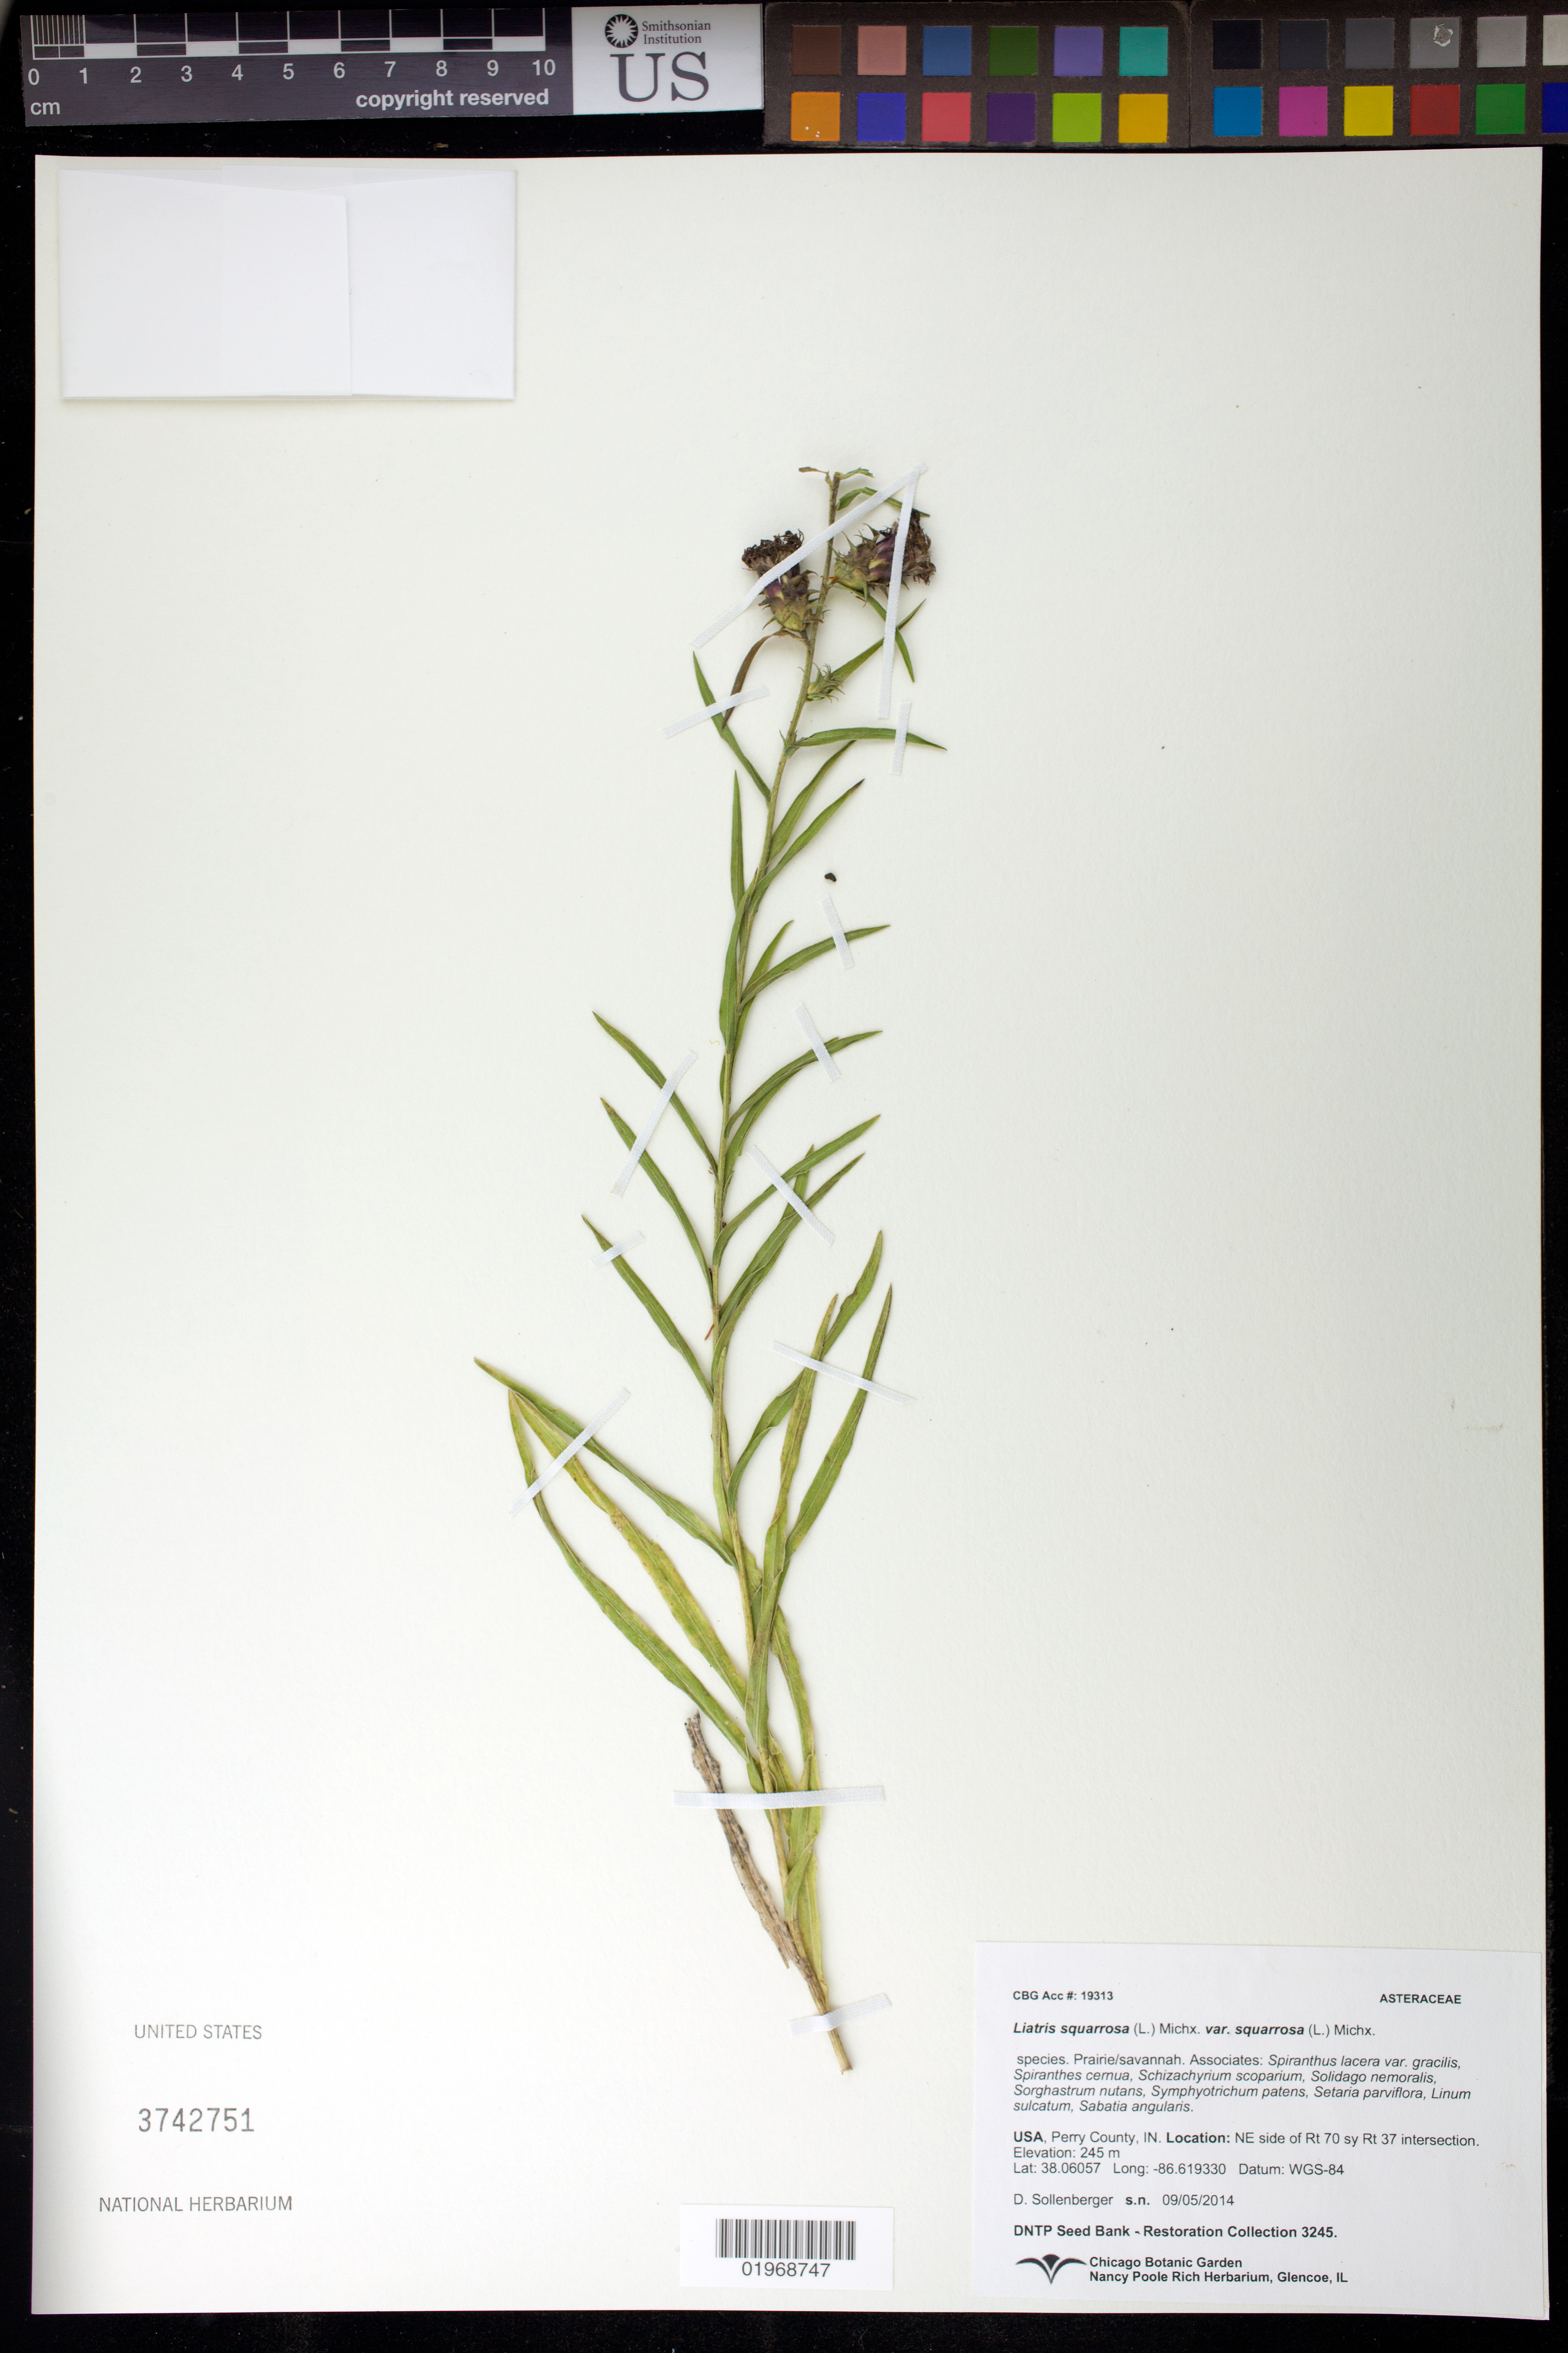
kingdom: Plantae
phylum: Tracheophyta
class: Magnoliopsida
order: Asterales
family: Asteraceae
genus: Liatris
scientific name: Liatris squarrosa var. squarrosa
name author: (L.) Michx.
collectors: D. Sollenberger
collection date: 2014-09-05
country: United States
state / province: Indiana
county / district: Perry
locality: NE side of Rt 70 at the Rt 37 intersection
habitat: Prairie/savanna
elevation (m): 245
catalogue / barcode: US 3742751